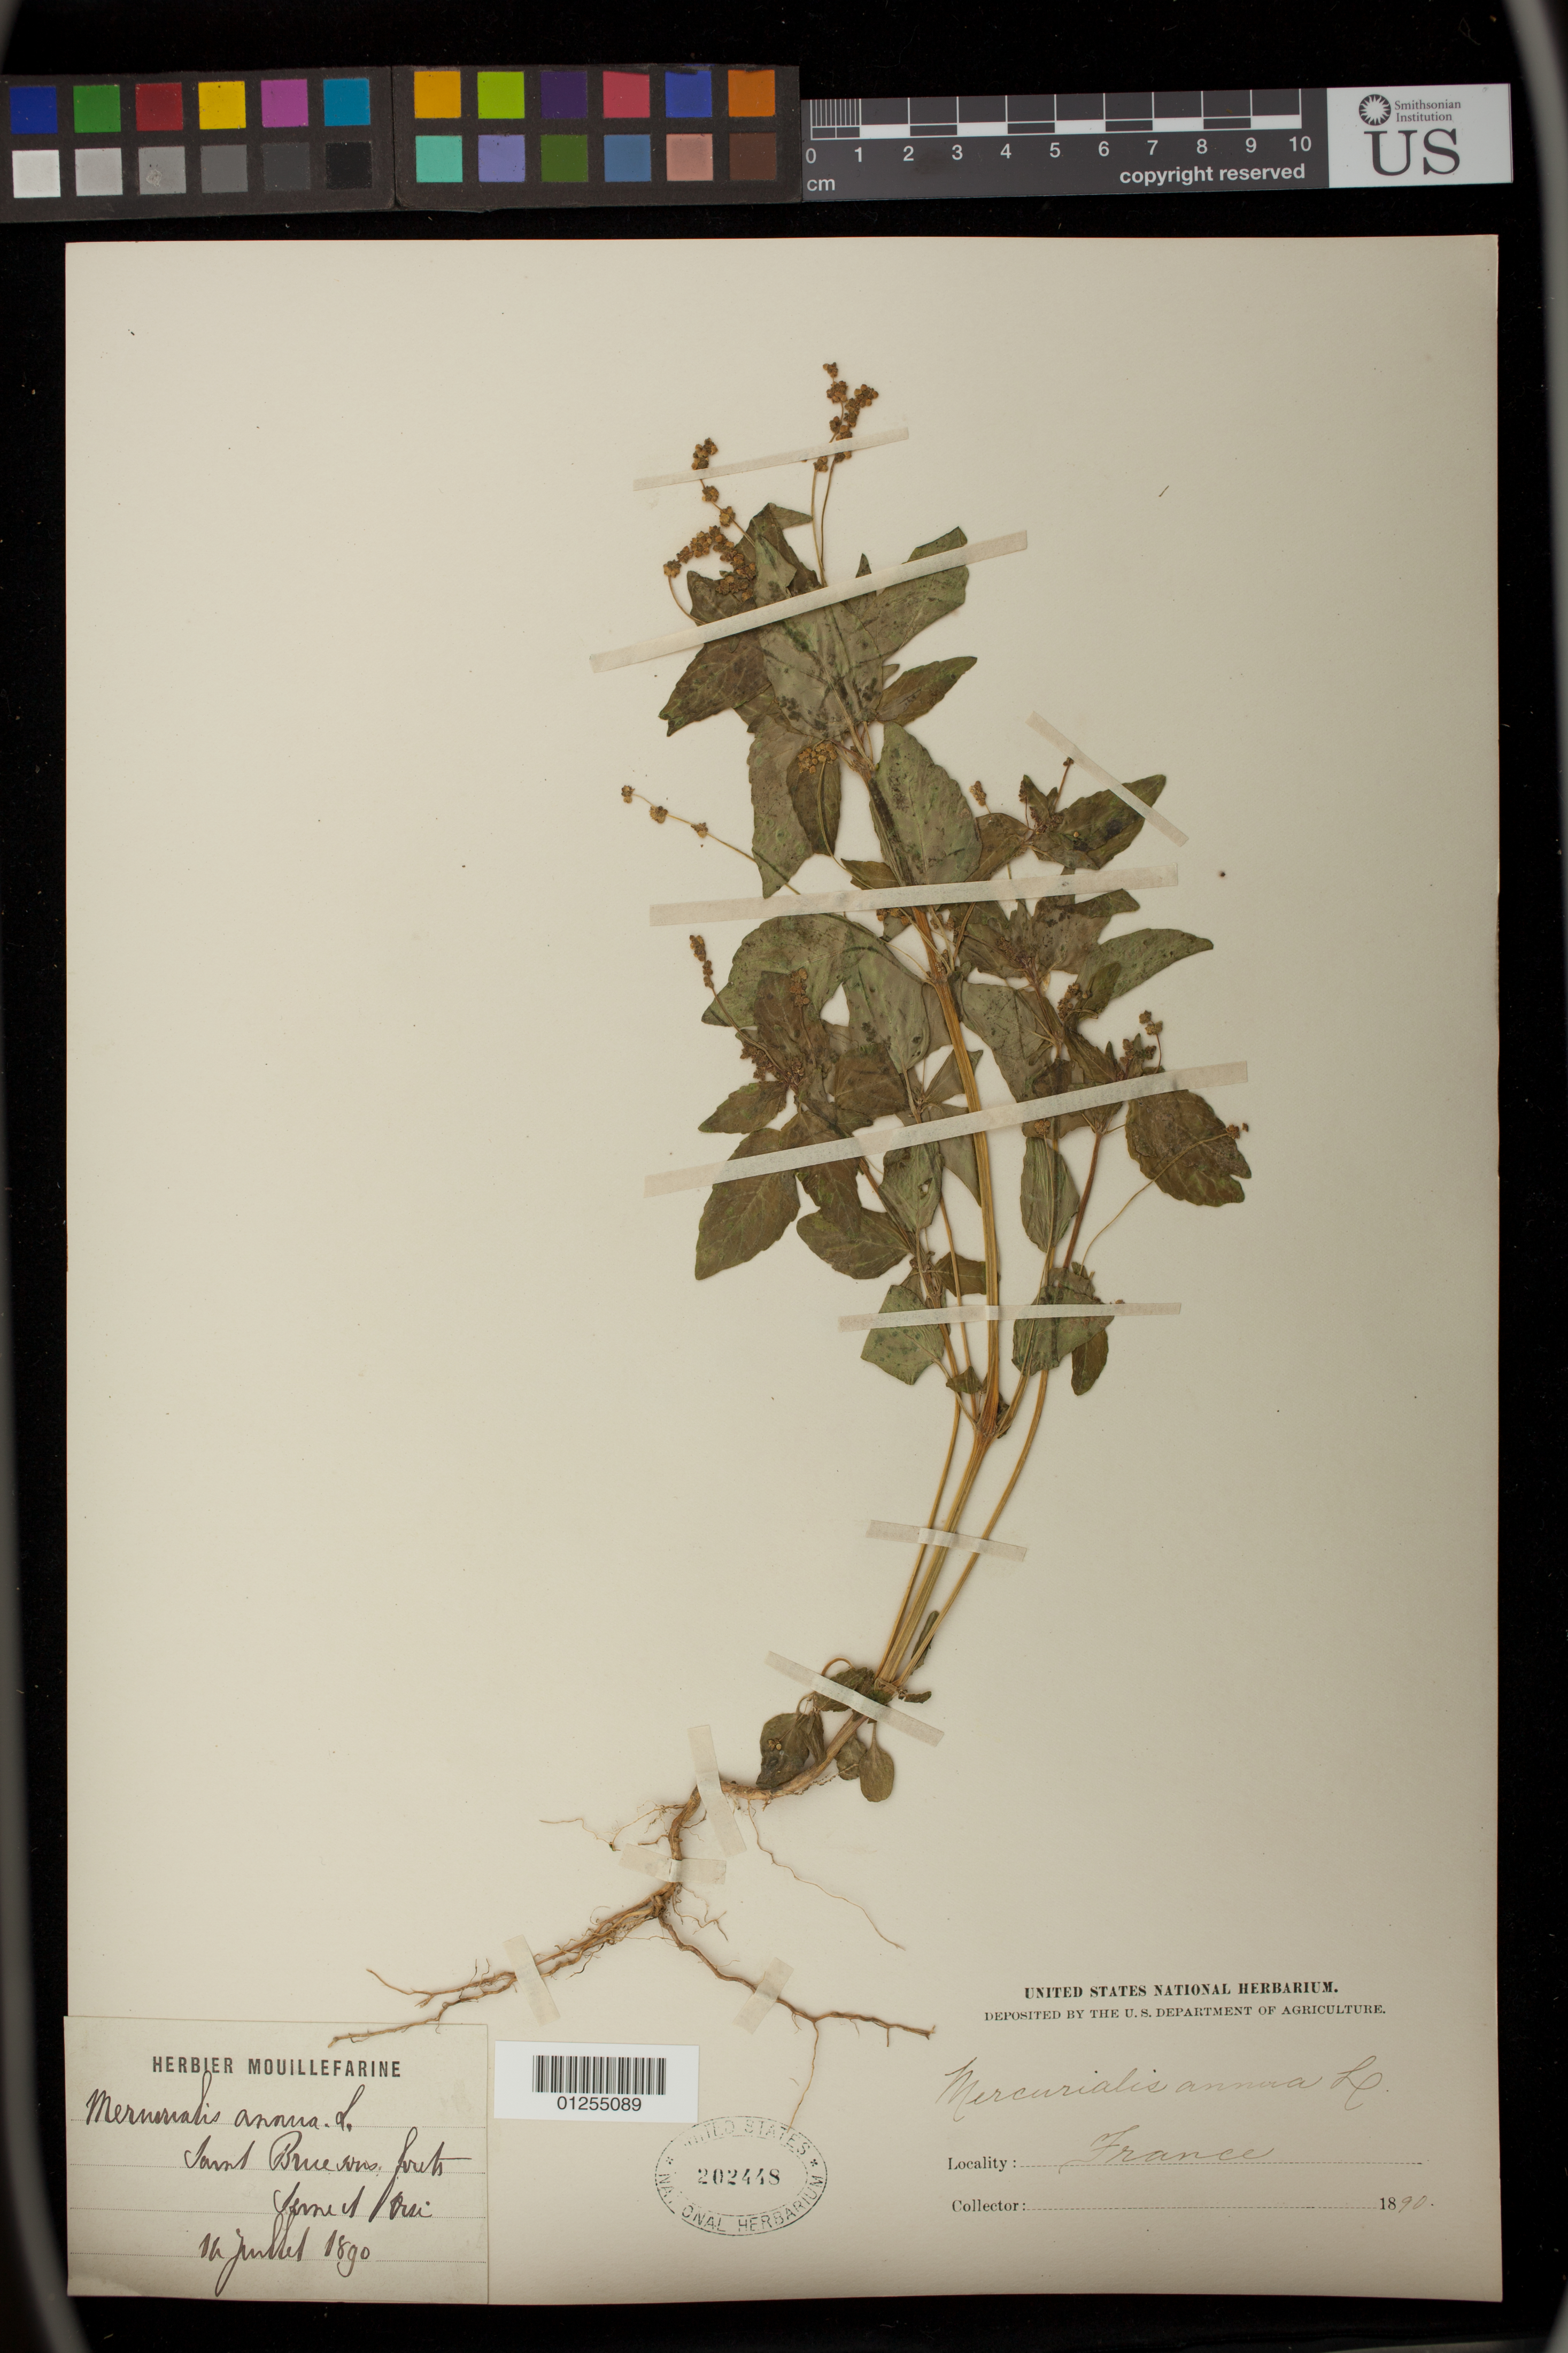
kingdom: Plantae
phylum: Tracheophyta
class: Magnoliopsida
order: Malpighiales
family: Euphorbiaceae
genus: Mercurialis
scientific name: Mercurialis annua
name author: L.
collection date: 1890-07-16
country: France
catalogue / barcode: US 202448